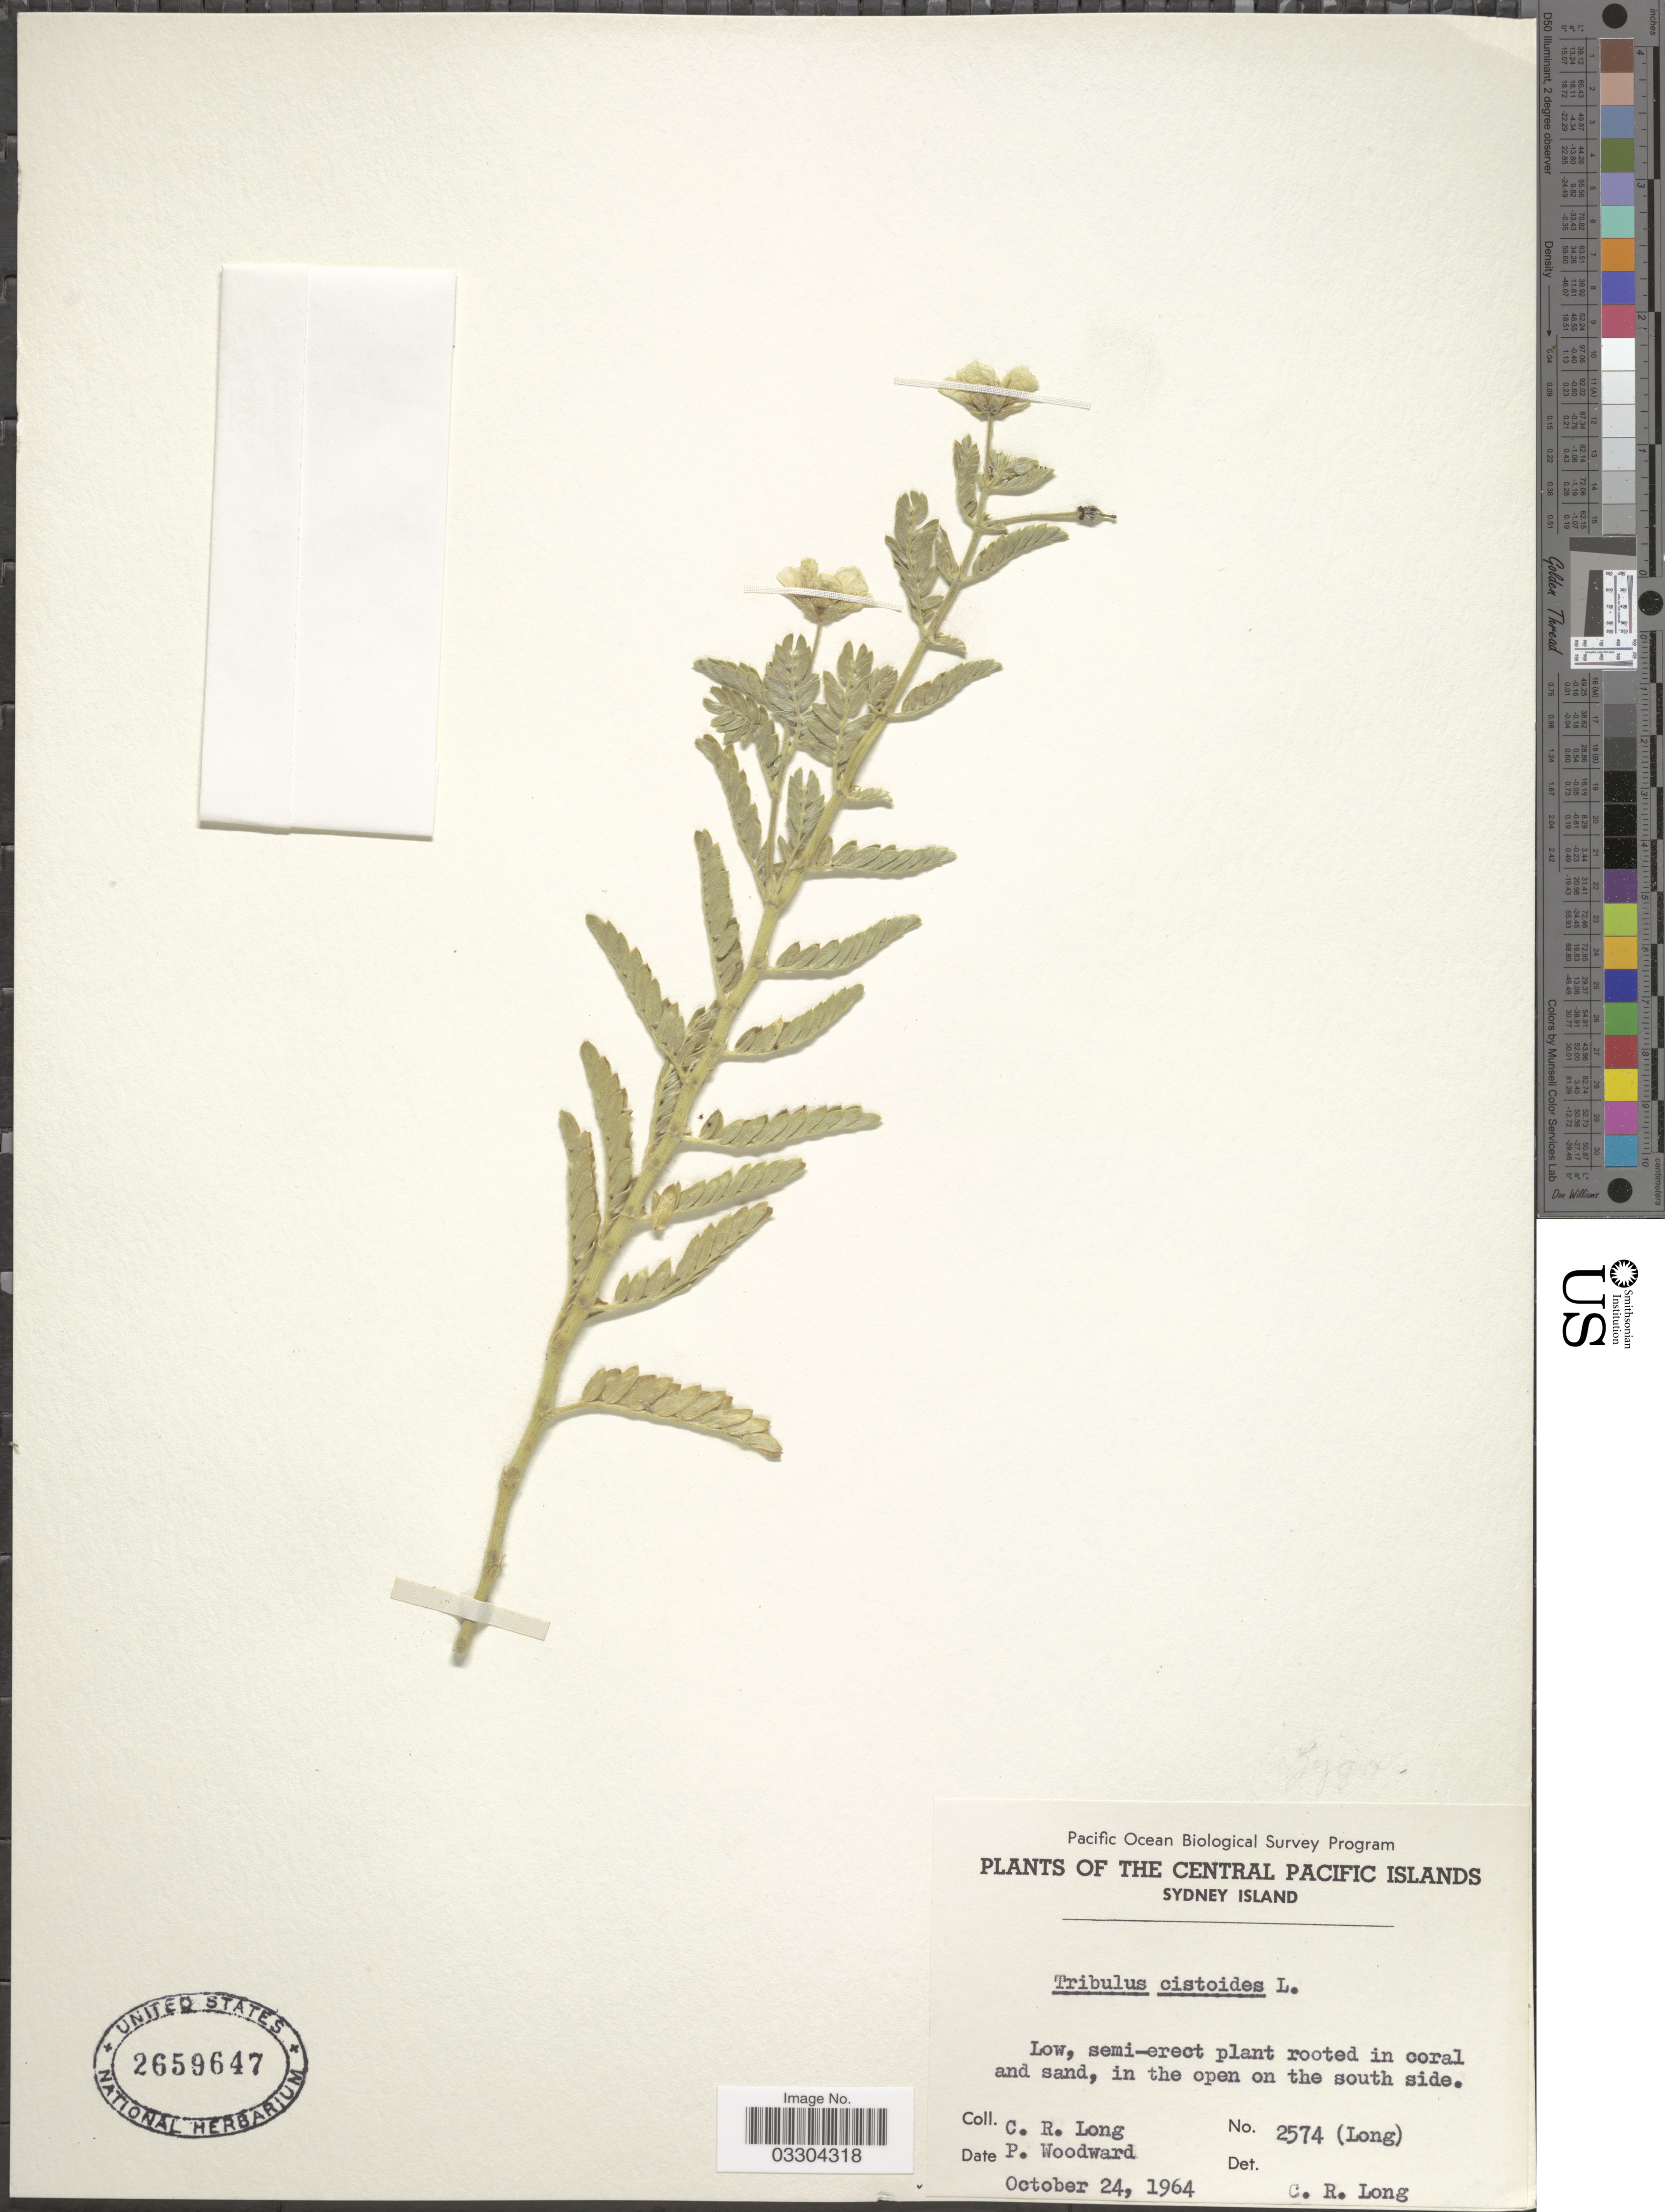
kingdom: Plantae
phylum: Tracheophyta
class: Magnoliopsida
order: Zygophyllales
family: Zygophyllaceae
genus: Tribulus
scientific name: Tribulus cistoides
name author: L.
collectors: C. R. Long & P. Woodward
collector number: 2574(Long)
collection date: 1964-10-24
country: Kiribati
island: Manra [Sydney] Island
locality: The Central Pacific Islands. Sydney Island. On the south side.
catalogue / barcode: US 2659647